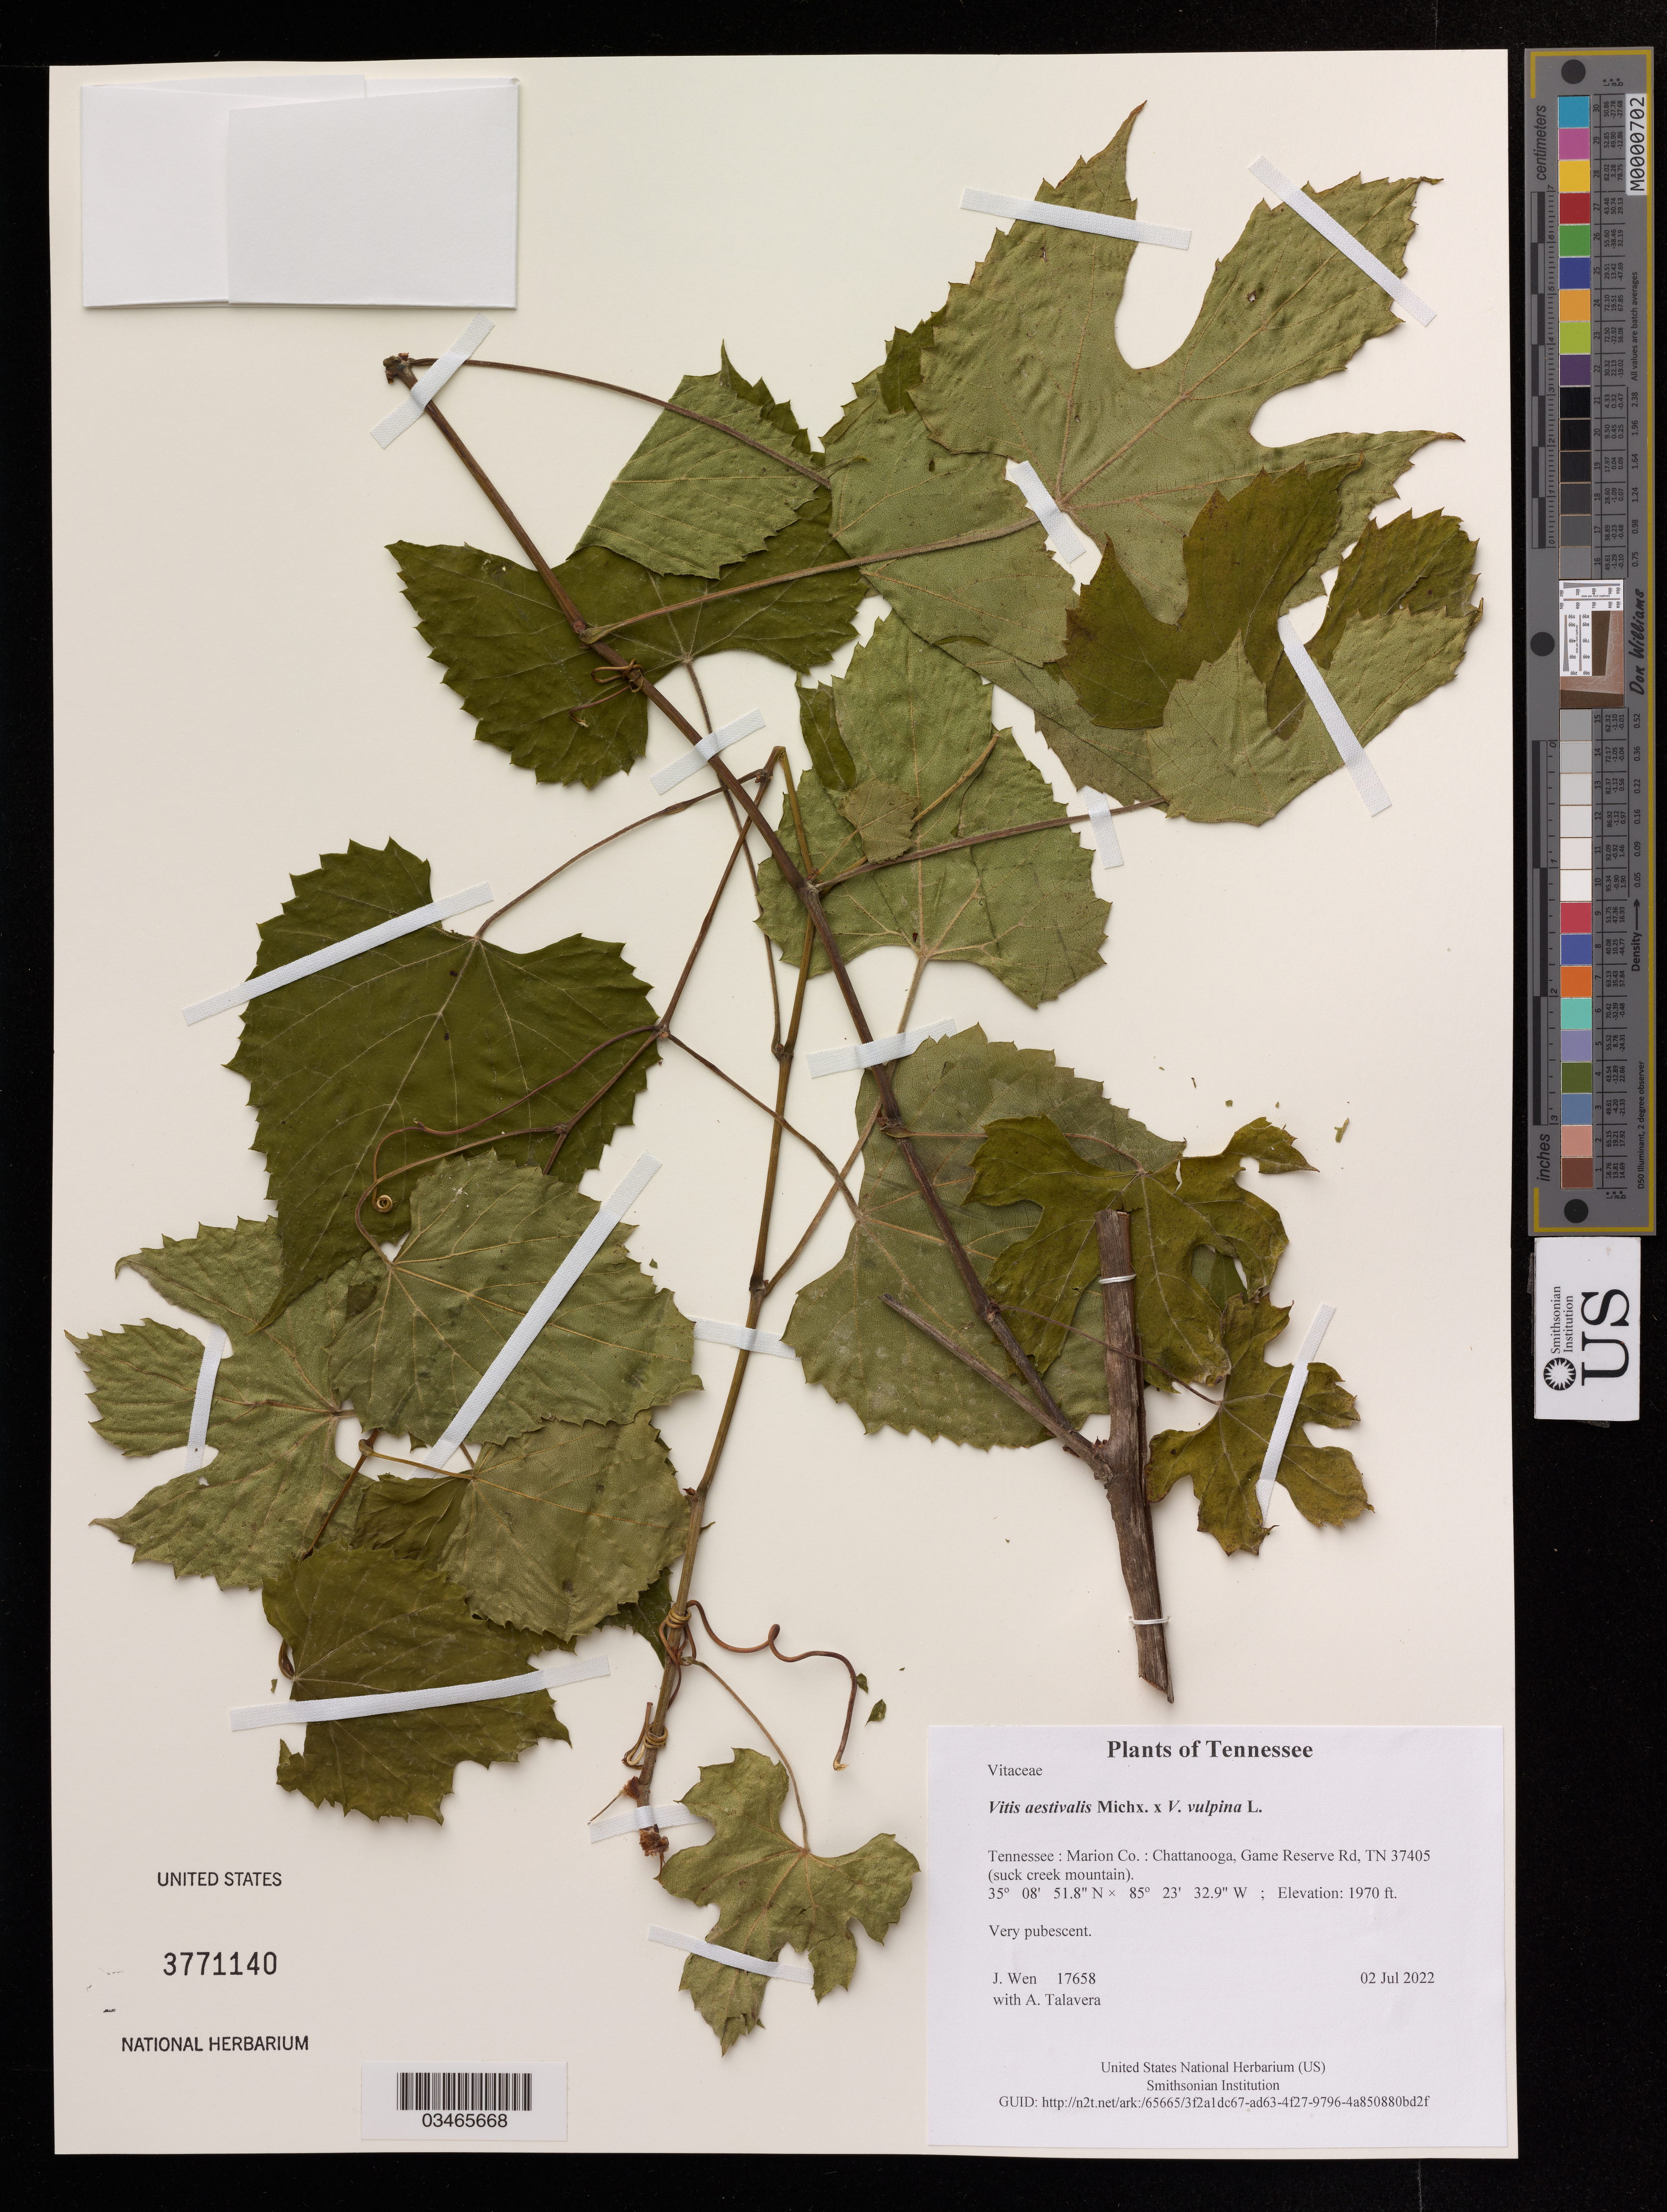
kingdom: Plantae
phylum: Tracheophyta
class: Magnoliopsida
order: Vitales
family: Vitaceae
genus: Vitis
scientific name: Vitis aestivalis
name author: Michx.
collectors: J. Wen & A. Talavera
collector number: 17658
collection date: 2022-07-02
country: United States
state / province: Tennessee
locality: Marion Co.: Chattanooga, Game Reserve Rd.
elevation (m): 600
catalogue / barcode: US 3771140